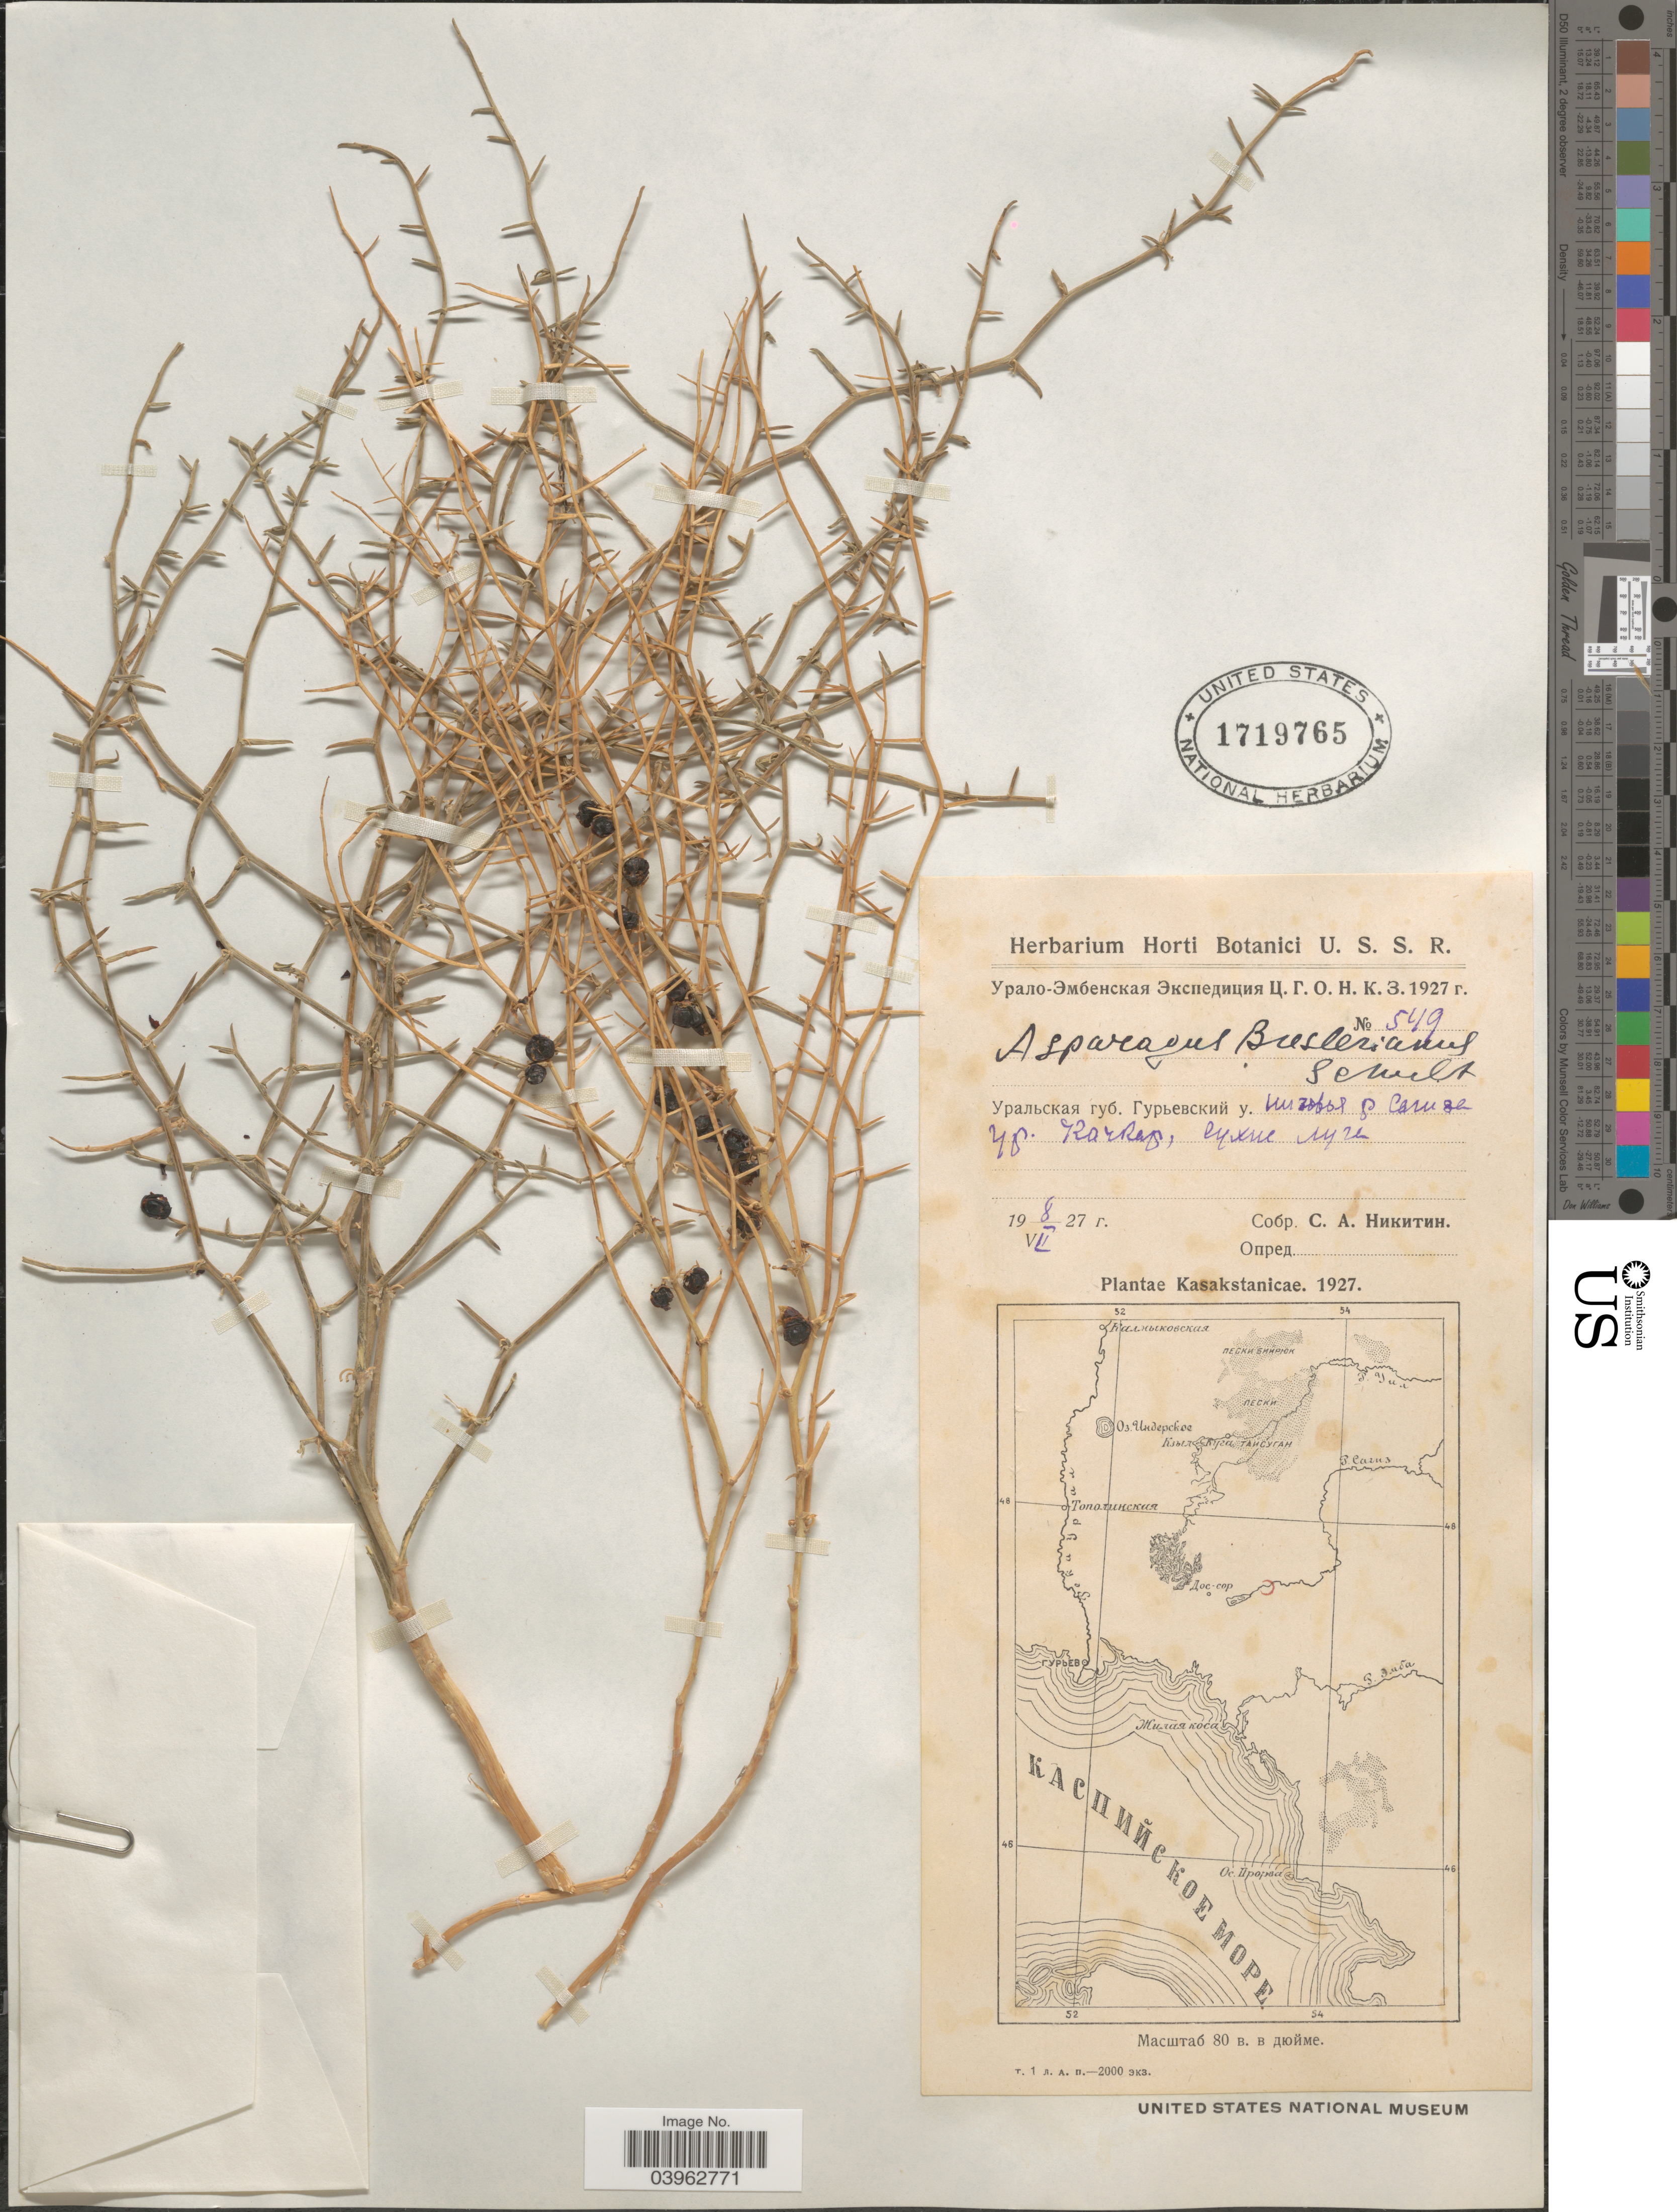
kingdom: Plantae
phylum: Tracheophyta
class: Liliopsida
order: Asparagales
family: Asparagaceae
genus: Asparagus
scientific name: Asparagus breslerianus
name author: Schult. & Schult. f.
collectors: S. A. Nikitin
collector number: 549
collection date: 1927-07-08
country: Kazakhstan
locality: River Sagiz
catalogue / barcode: US 1719765